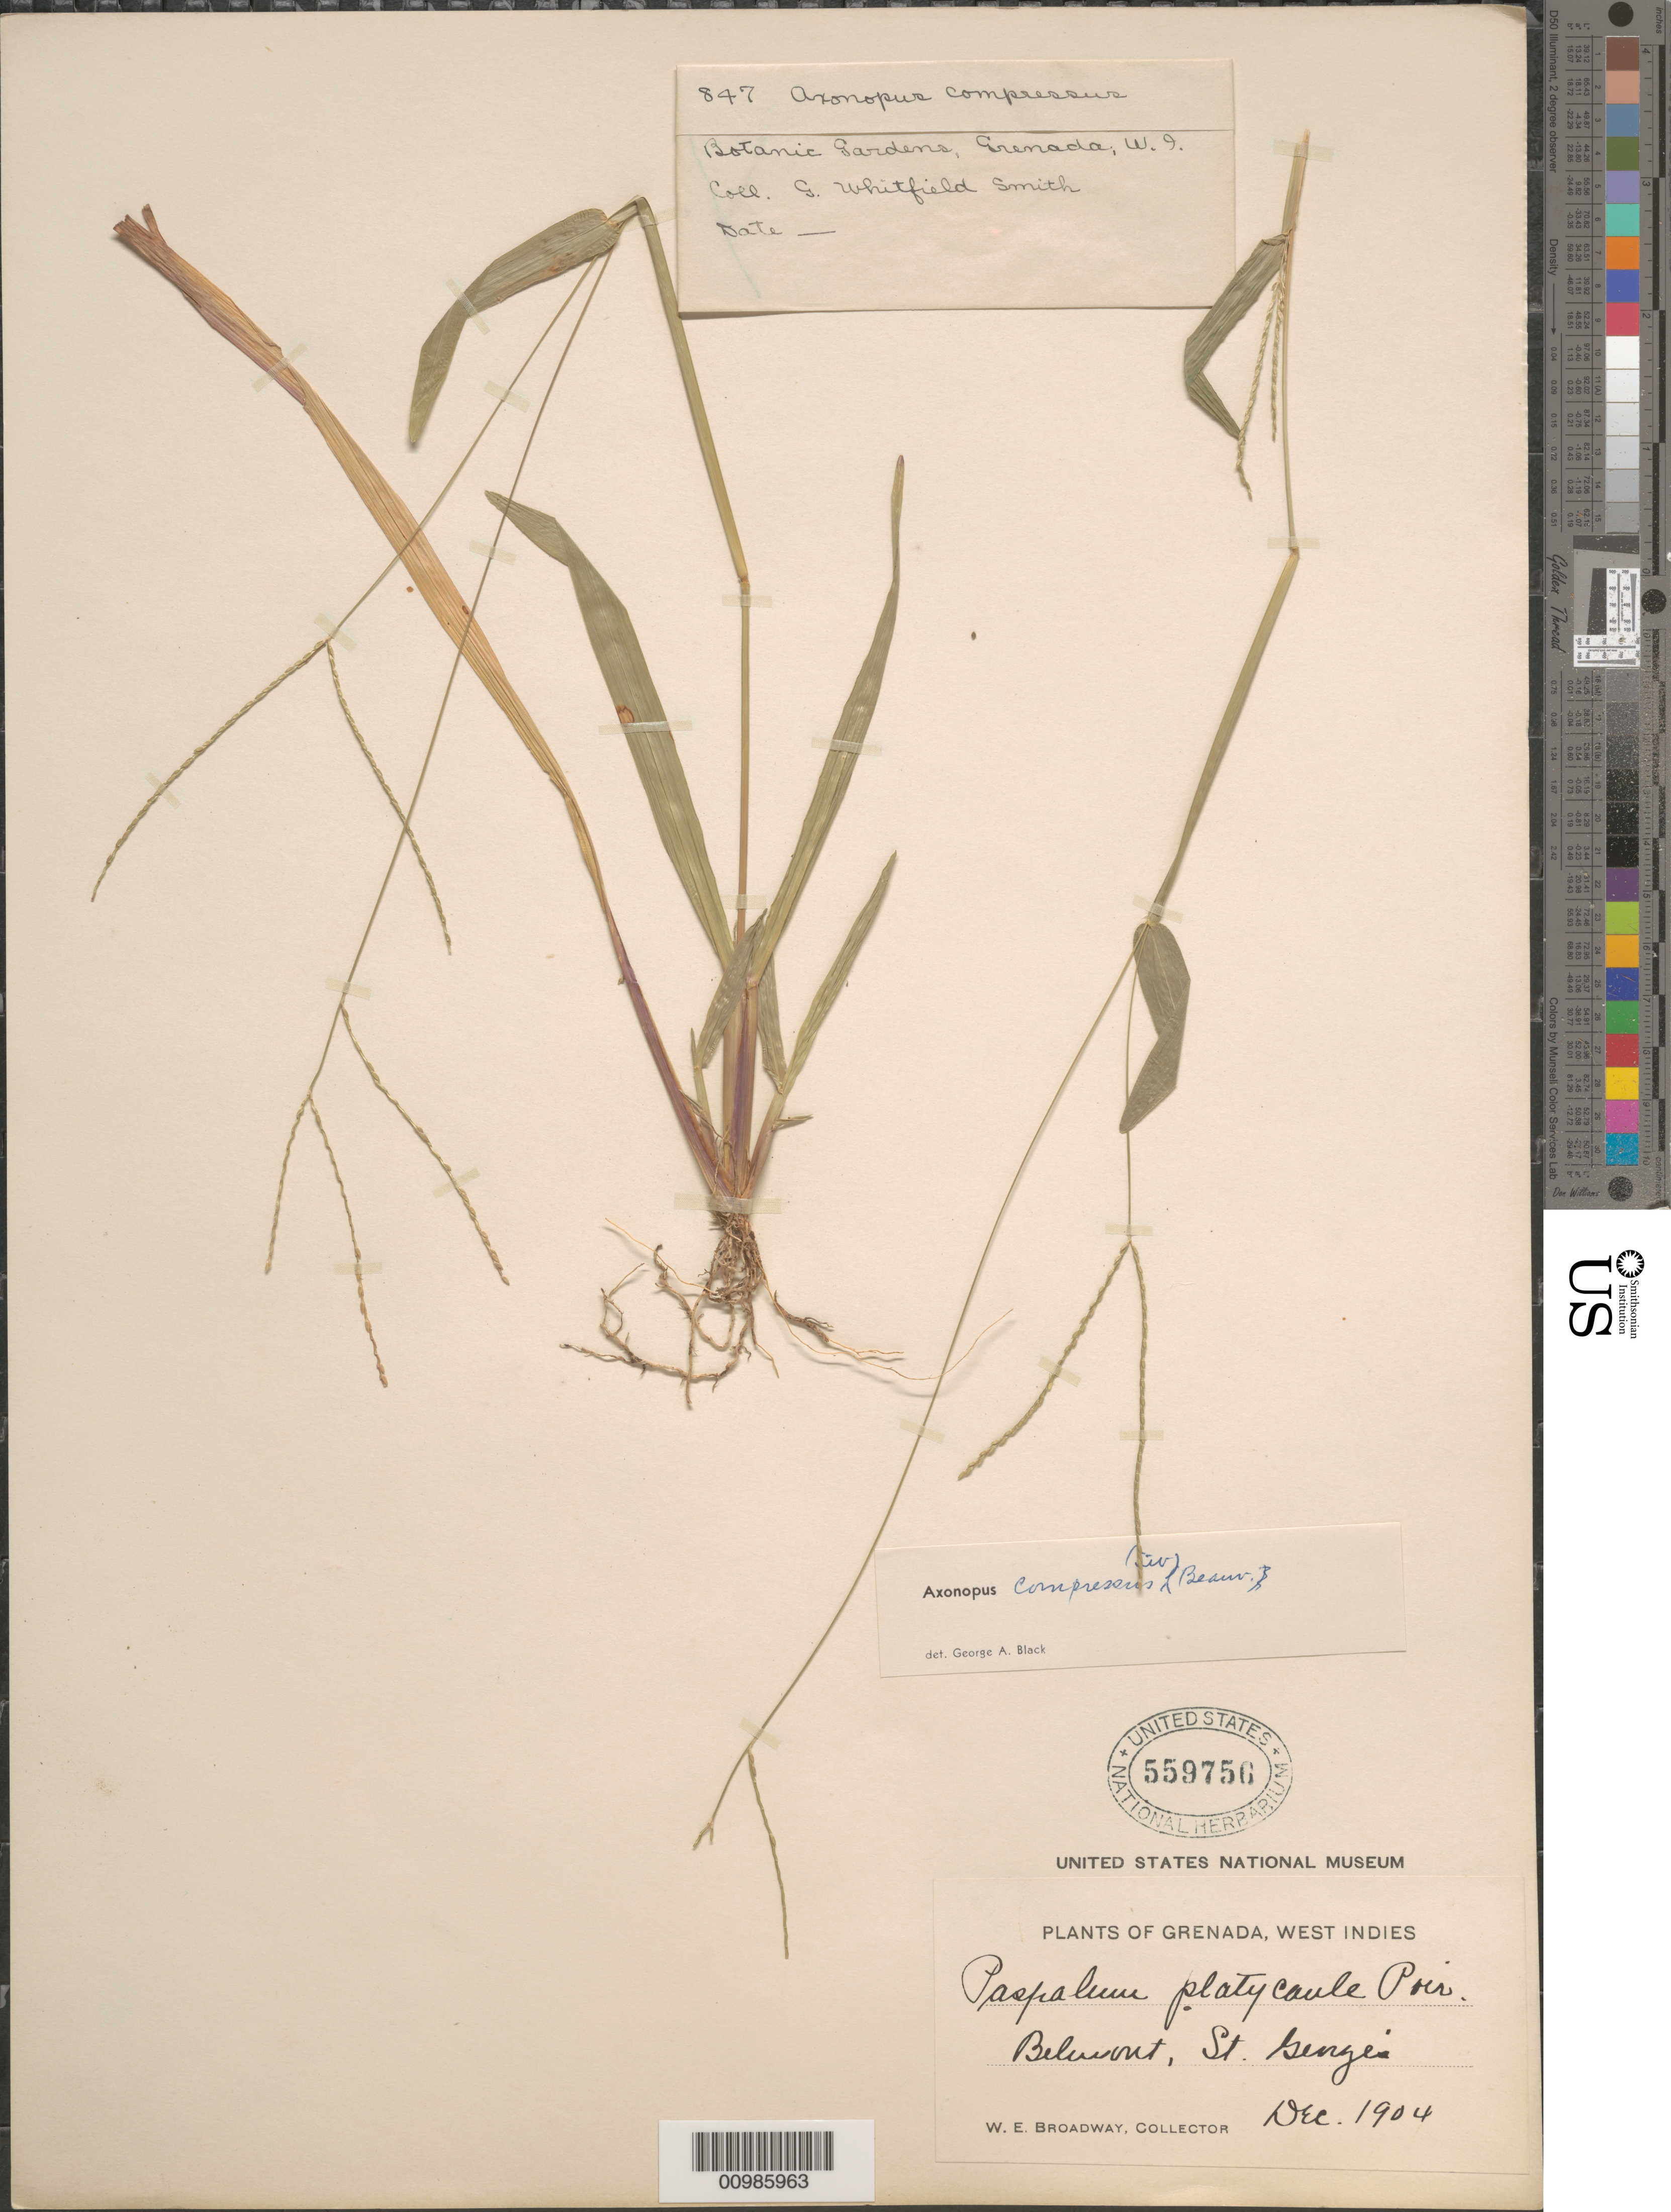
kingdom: Plantae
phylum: Tracheophyta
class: Liliopsida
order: Poales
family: Poaceae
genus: Axonopus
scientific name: Axonopus compressus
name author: (Sw.) P. Beauv.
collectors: W. E. Broadway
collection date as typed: Dec 1904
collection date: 1904-12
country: Grenada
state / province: Saint George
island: Grenada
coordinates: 0 N, 0 E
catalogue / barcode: US 559756